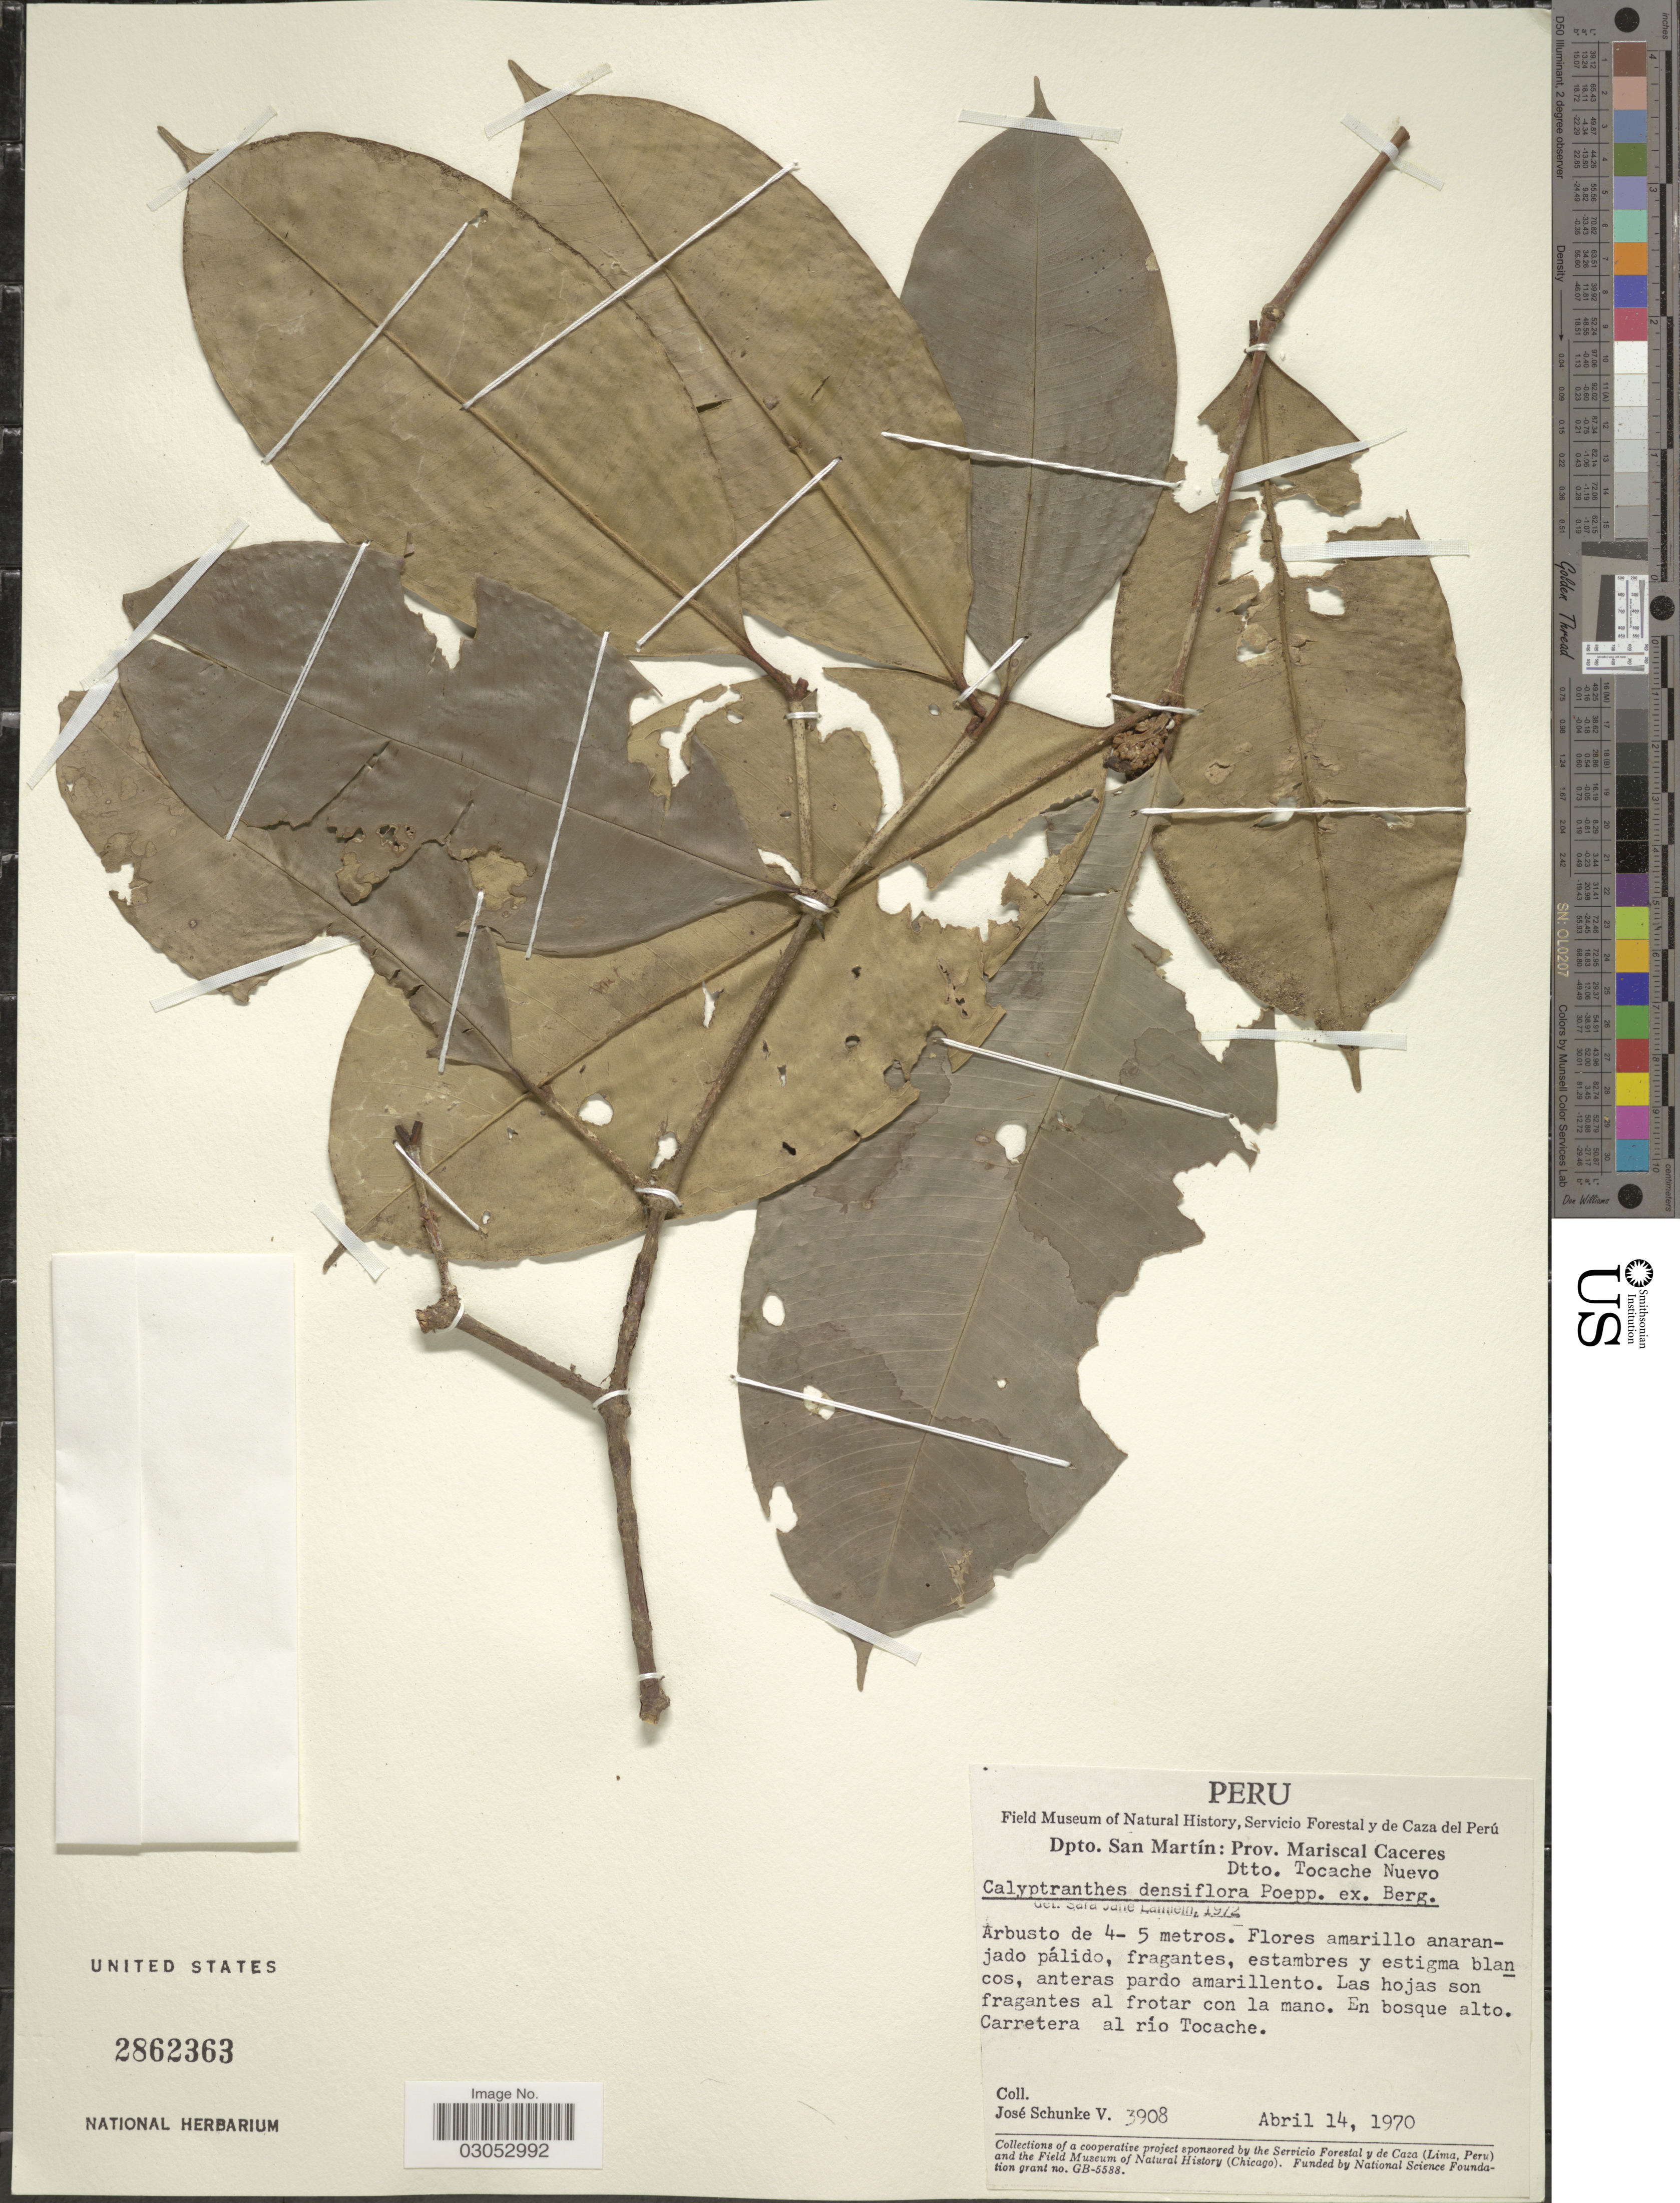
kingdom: Plantae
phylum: Tracheophyta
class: Magnoliopsida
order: Myrtales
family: Myrtaceae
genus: Myrcia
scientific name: Myrcia densiflora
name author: (Poepp. ex O. Berg) A.R. Lourenço & E. Lucas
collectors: J. Schunke Vigo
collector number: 3908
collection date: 1970-04-14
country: Peru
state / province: San Martín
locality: Dpto. San Martín: Prov. Mariscal Caceres, Dtto. Tocache Nuevo, Carretera al río Tocache.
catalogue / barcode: US 2862363